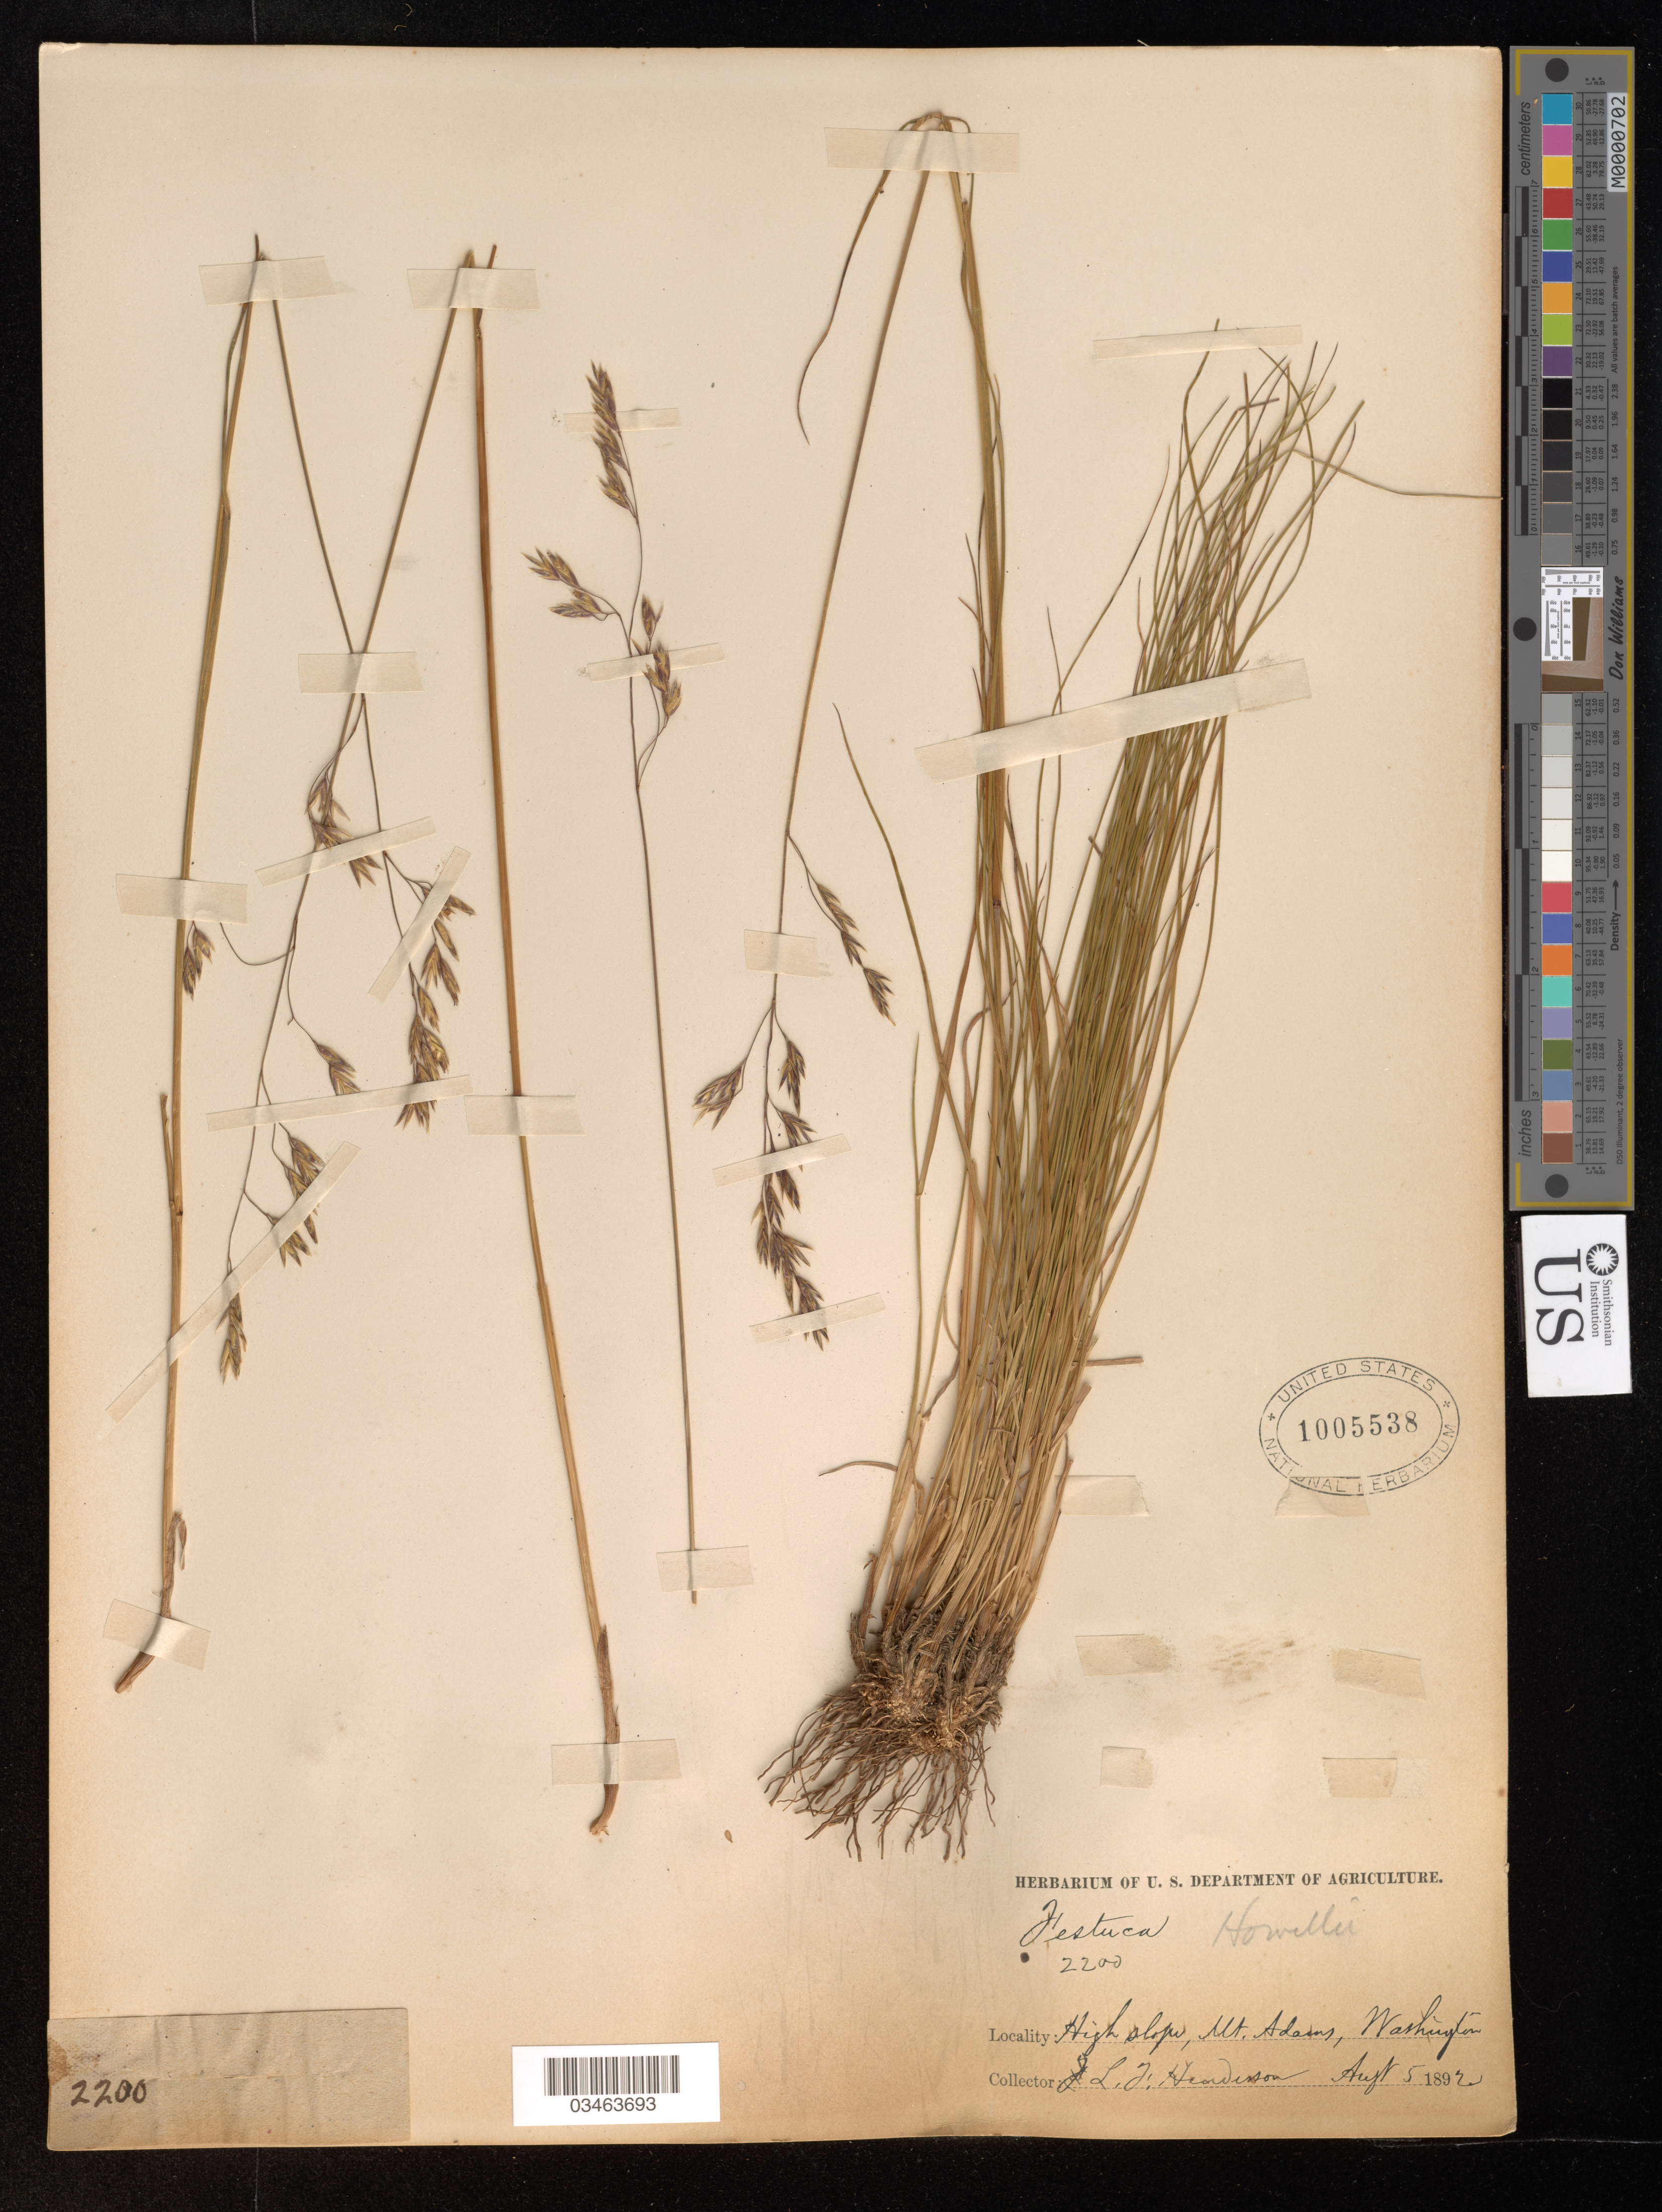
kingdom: Plantae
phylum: Tracheophyta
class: Liliopsida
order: Poales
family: Poaceae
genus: Festuca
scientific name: Festuca howellii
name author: Hack. ex W.J. Beal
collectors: L. Henderson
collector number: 2200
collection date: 1892-08-05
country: United States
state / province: Washington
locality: High slope, Mt. Adams.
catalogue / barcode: US 1005538